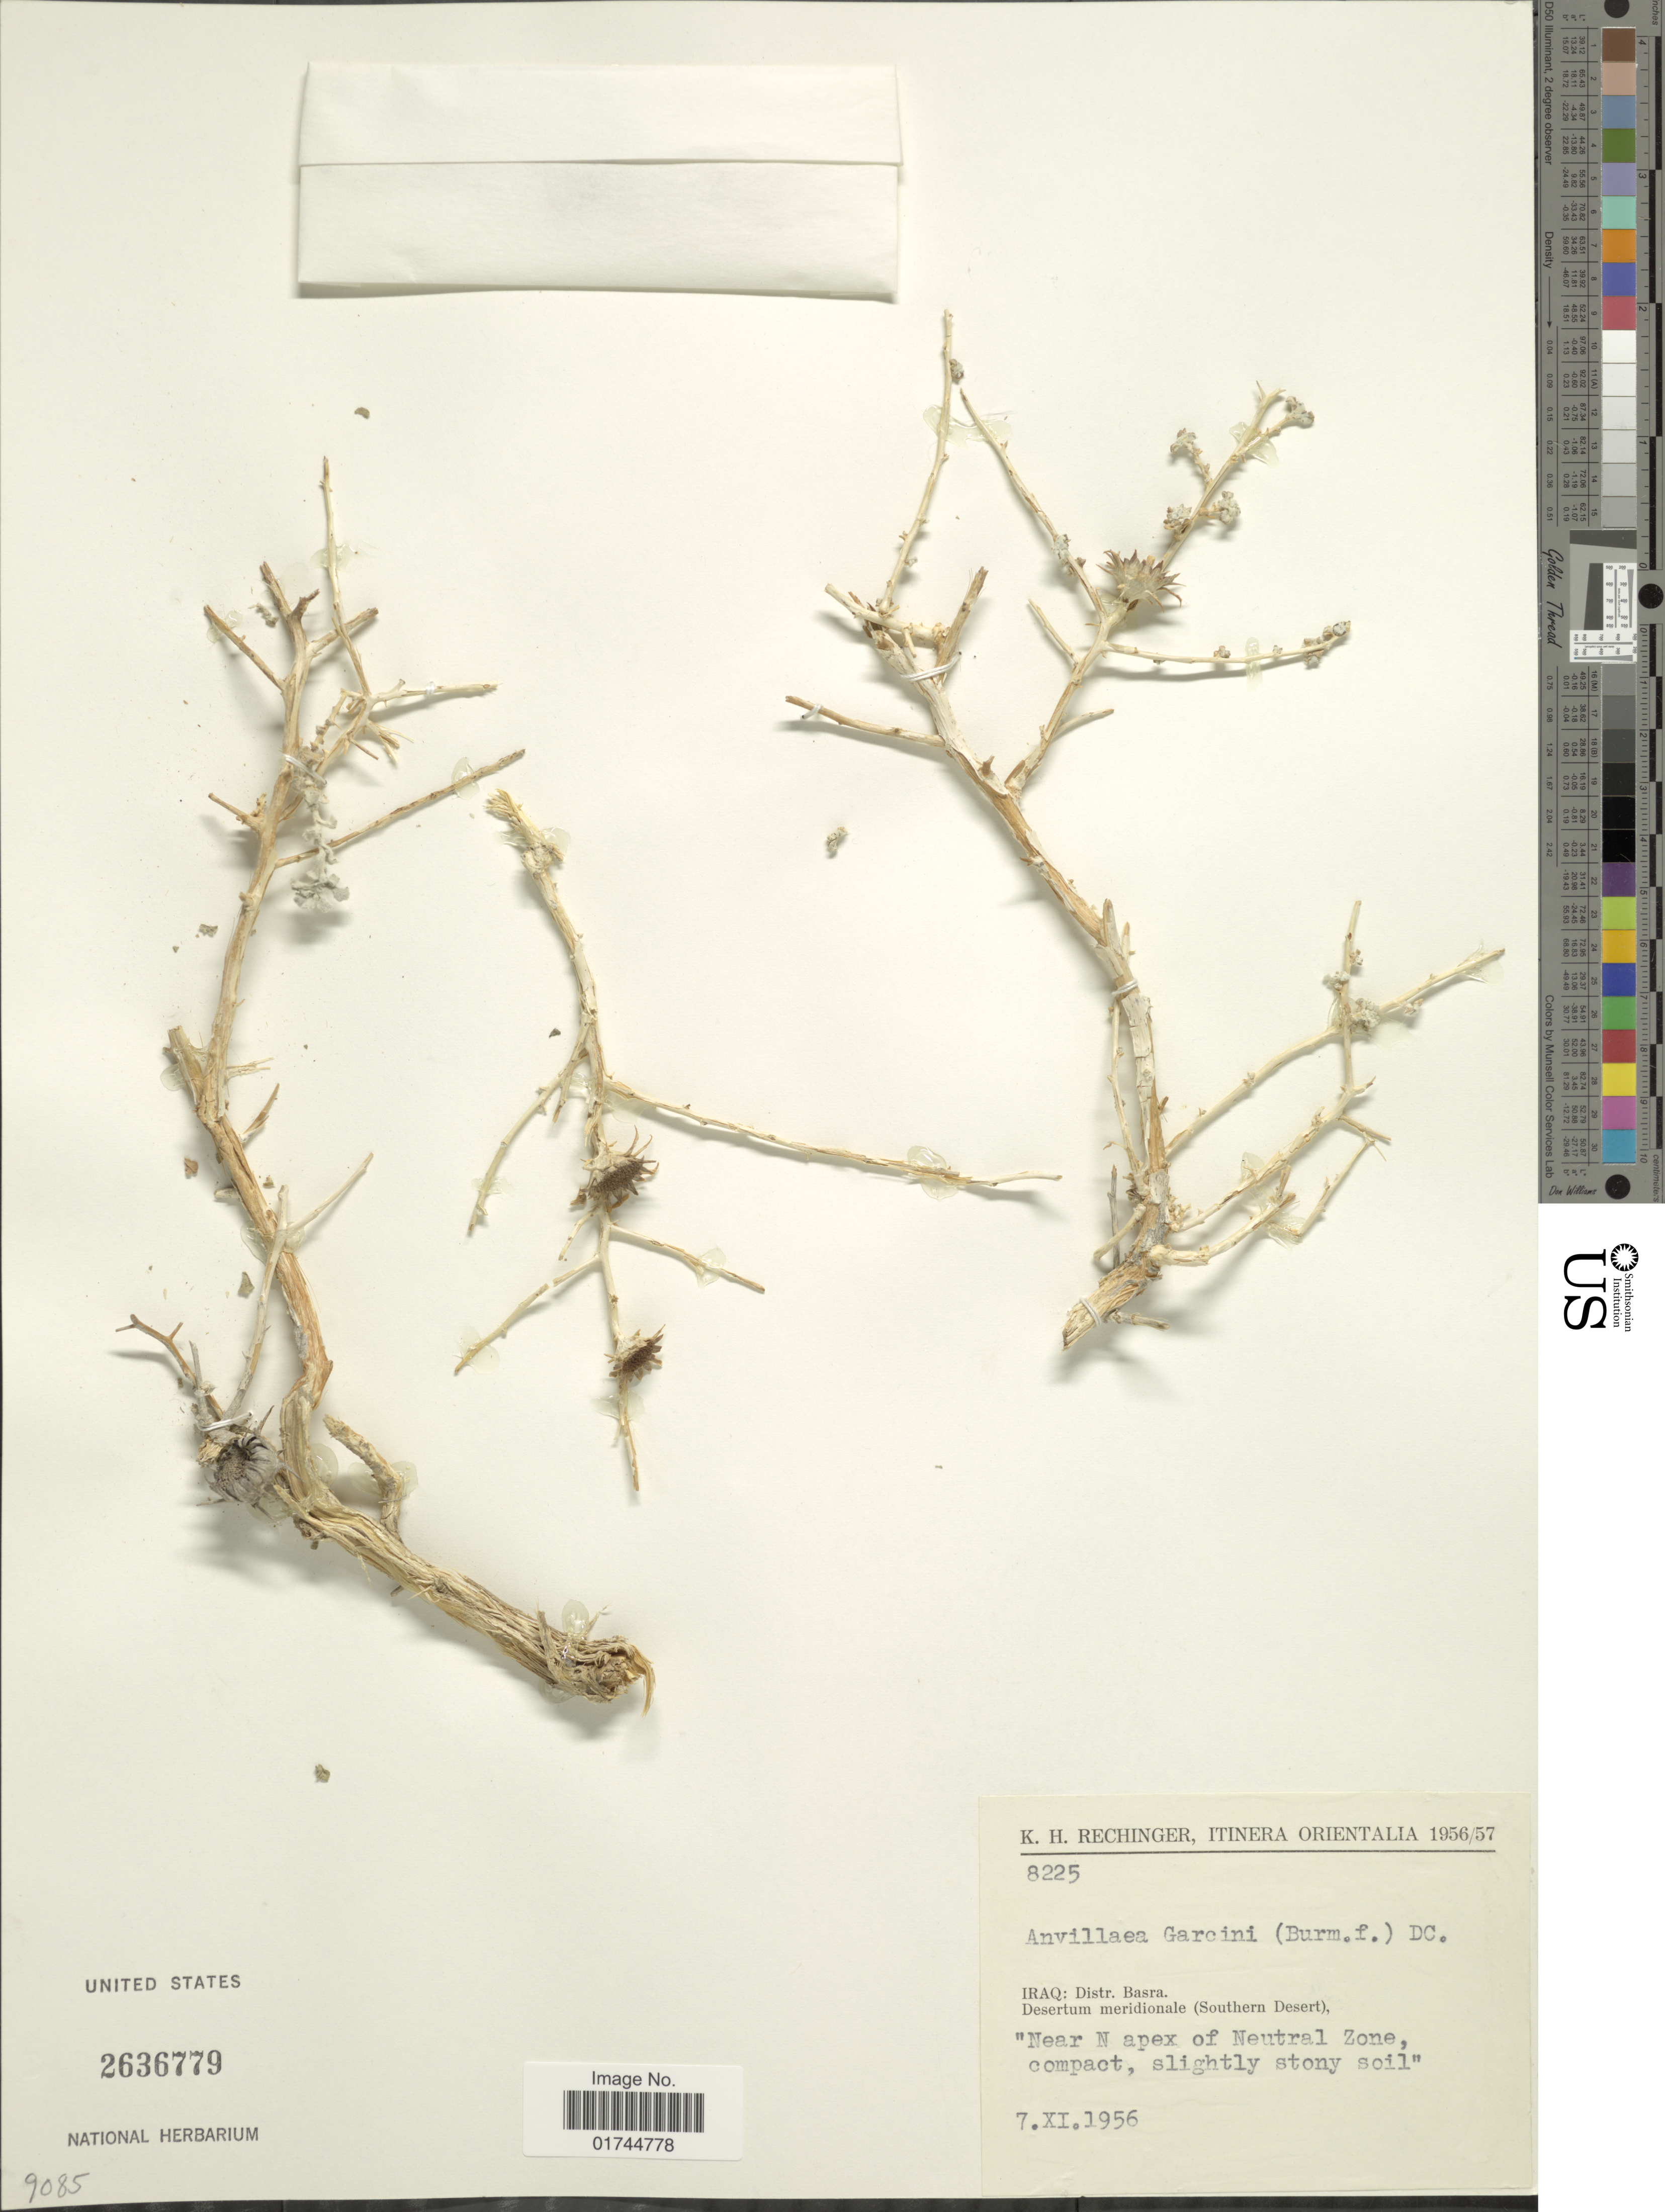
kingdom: Plantae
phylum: Tracheophyta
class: Magnoliopsida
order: Asterales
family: Asteraceae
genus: Anvillea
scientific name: Anvillea garcinii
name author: (Burm. f.) DC.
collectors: K. H. Rechinger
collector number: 8225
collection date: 1956-11-07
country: Iraq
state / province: Al Basrah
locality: Iraq: Distr. Basra, near N apex of Neutral Zone, compact, slightly stony soil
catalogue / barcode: US 2636779